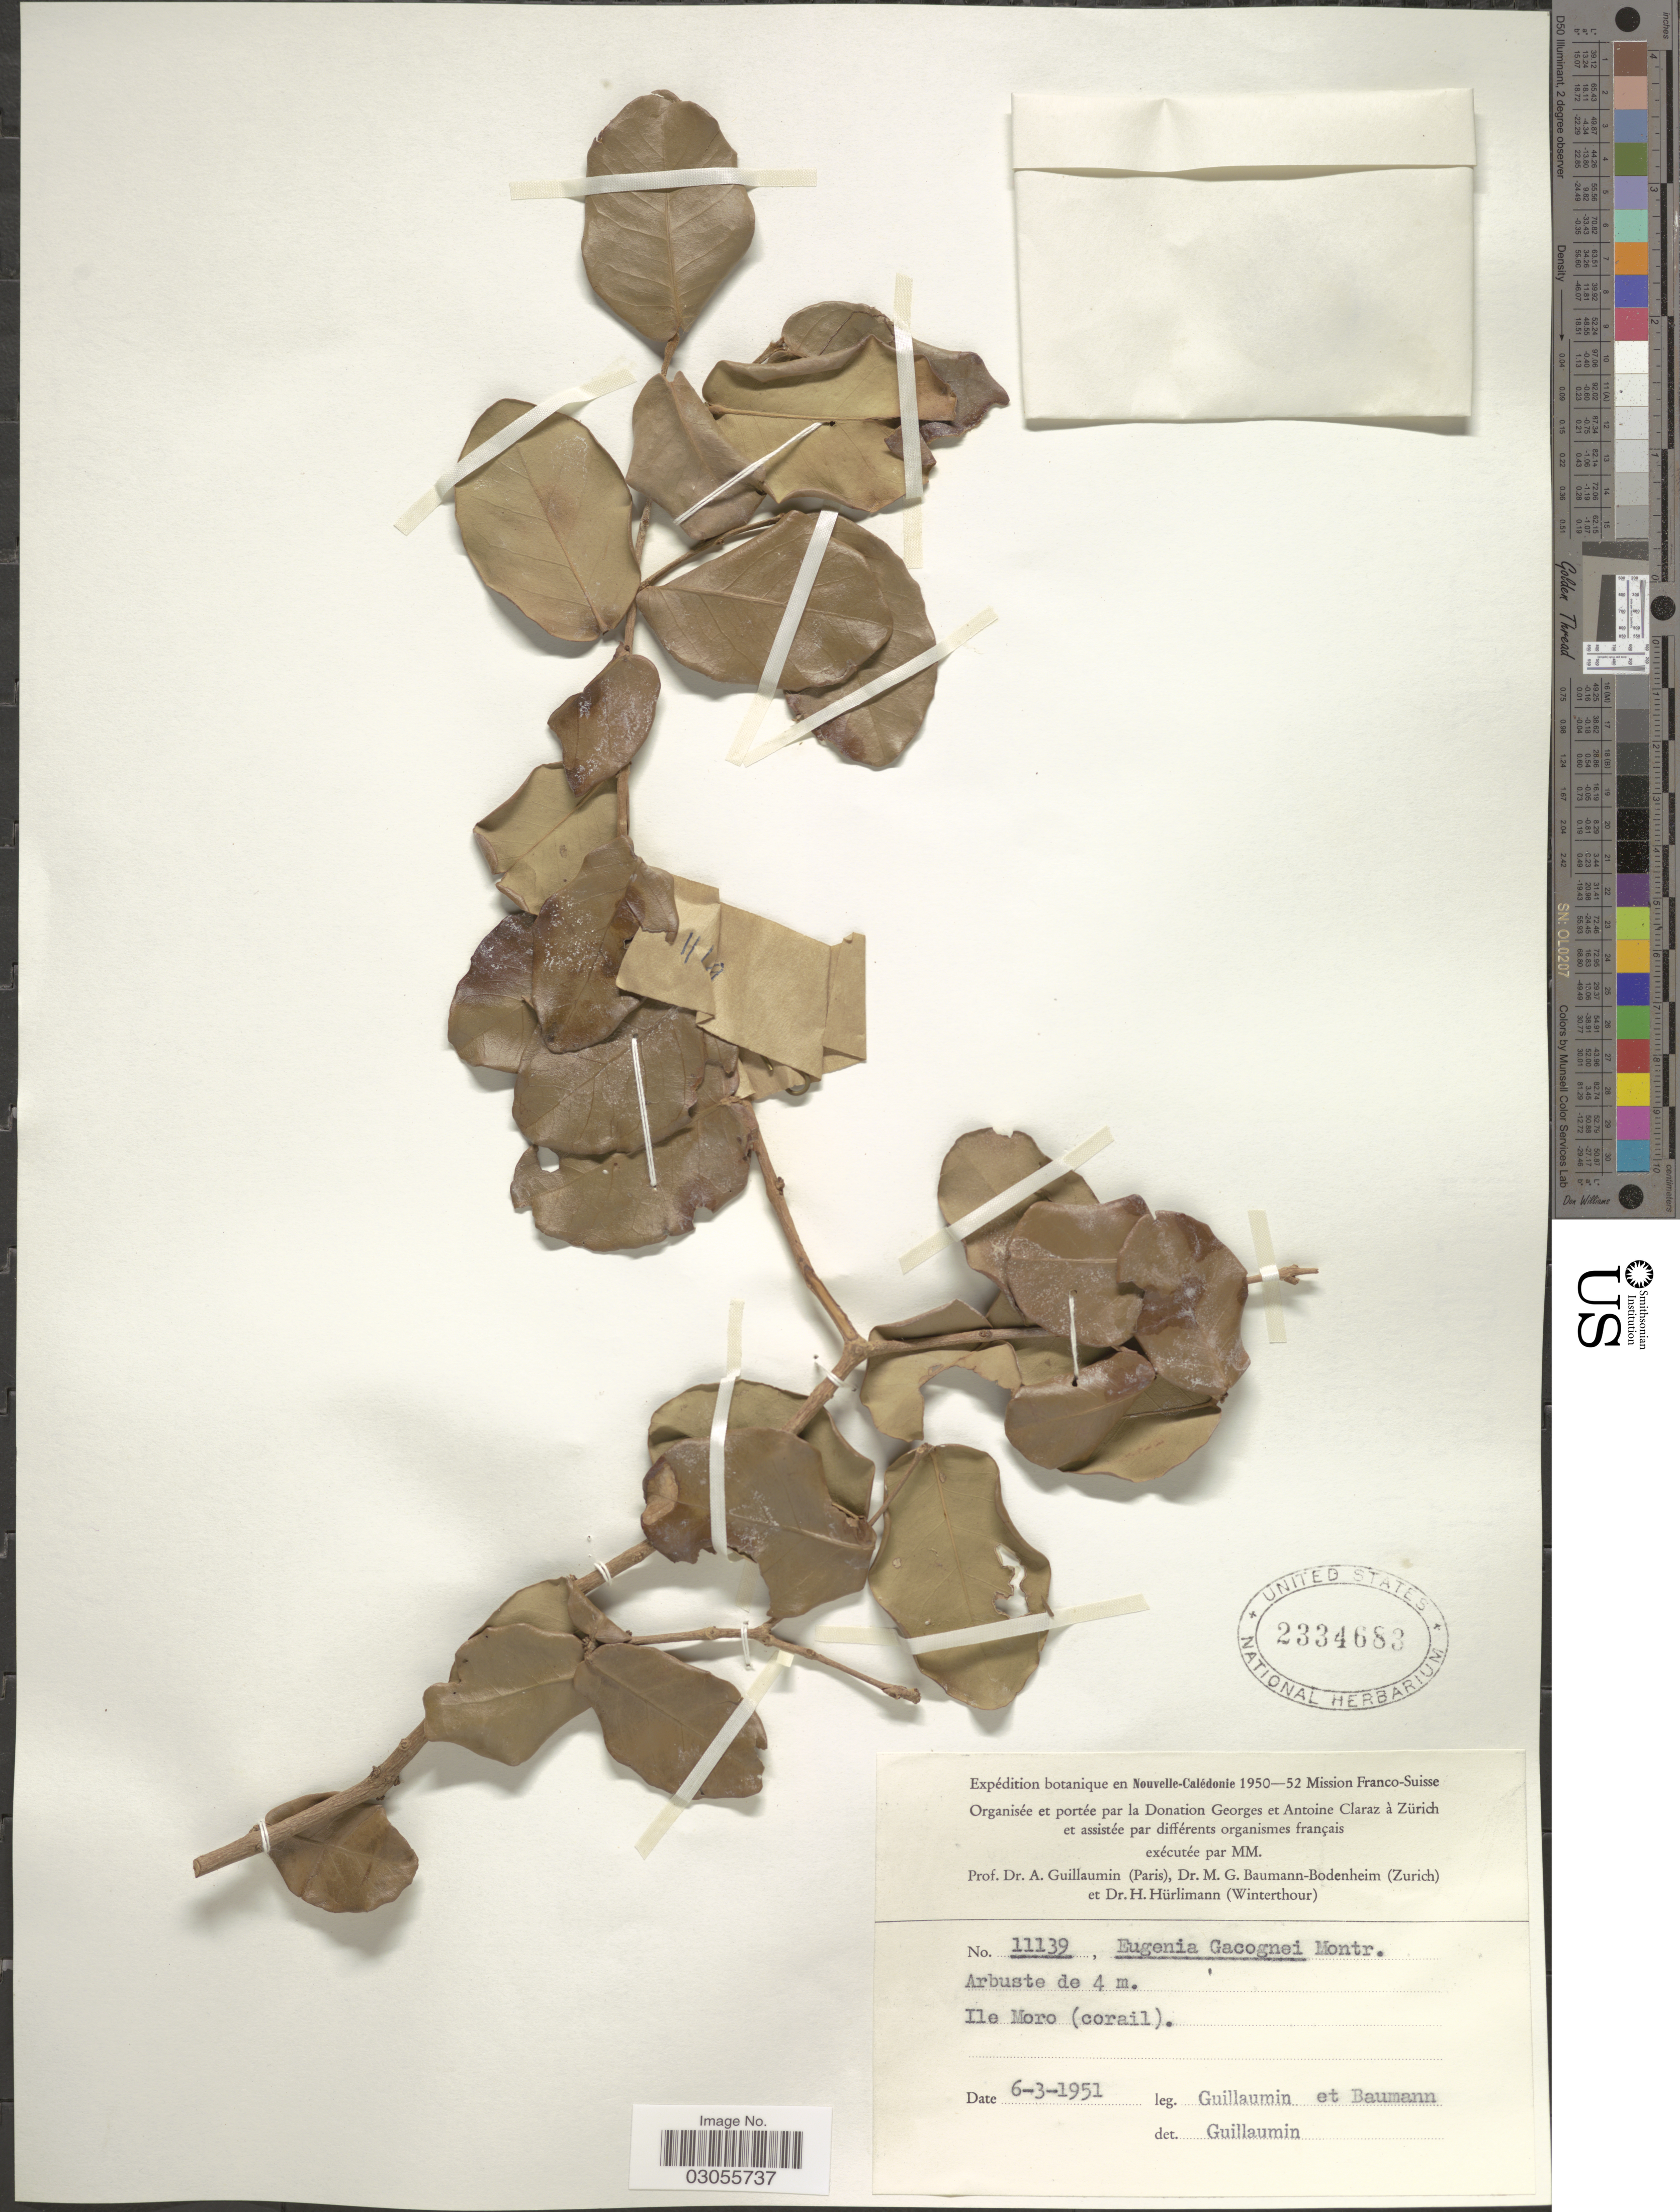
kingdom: Plantae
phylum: Tracheophyta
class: Magnoliopsida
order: Myrtales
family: Myrtaceae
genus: Eugenia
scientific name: Eugenia gacognei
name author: Montrouz.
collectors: A. Guillaumin & M. G. Baumann-Bodenheim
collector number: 11139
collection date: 1951-03-06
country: New Caledonia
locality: Ile Moro (corail).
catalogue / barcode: US 2334683